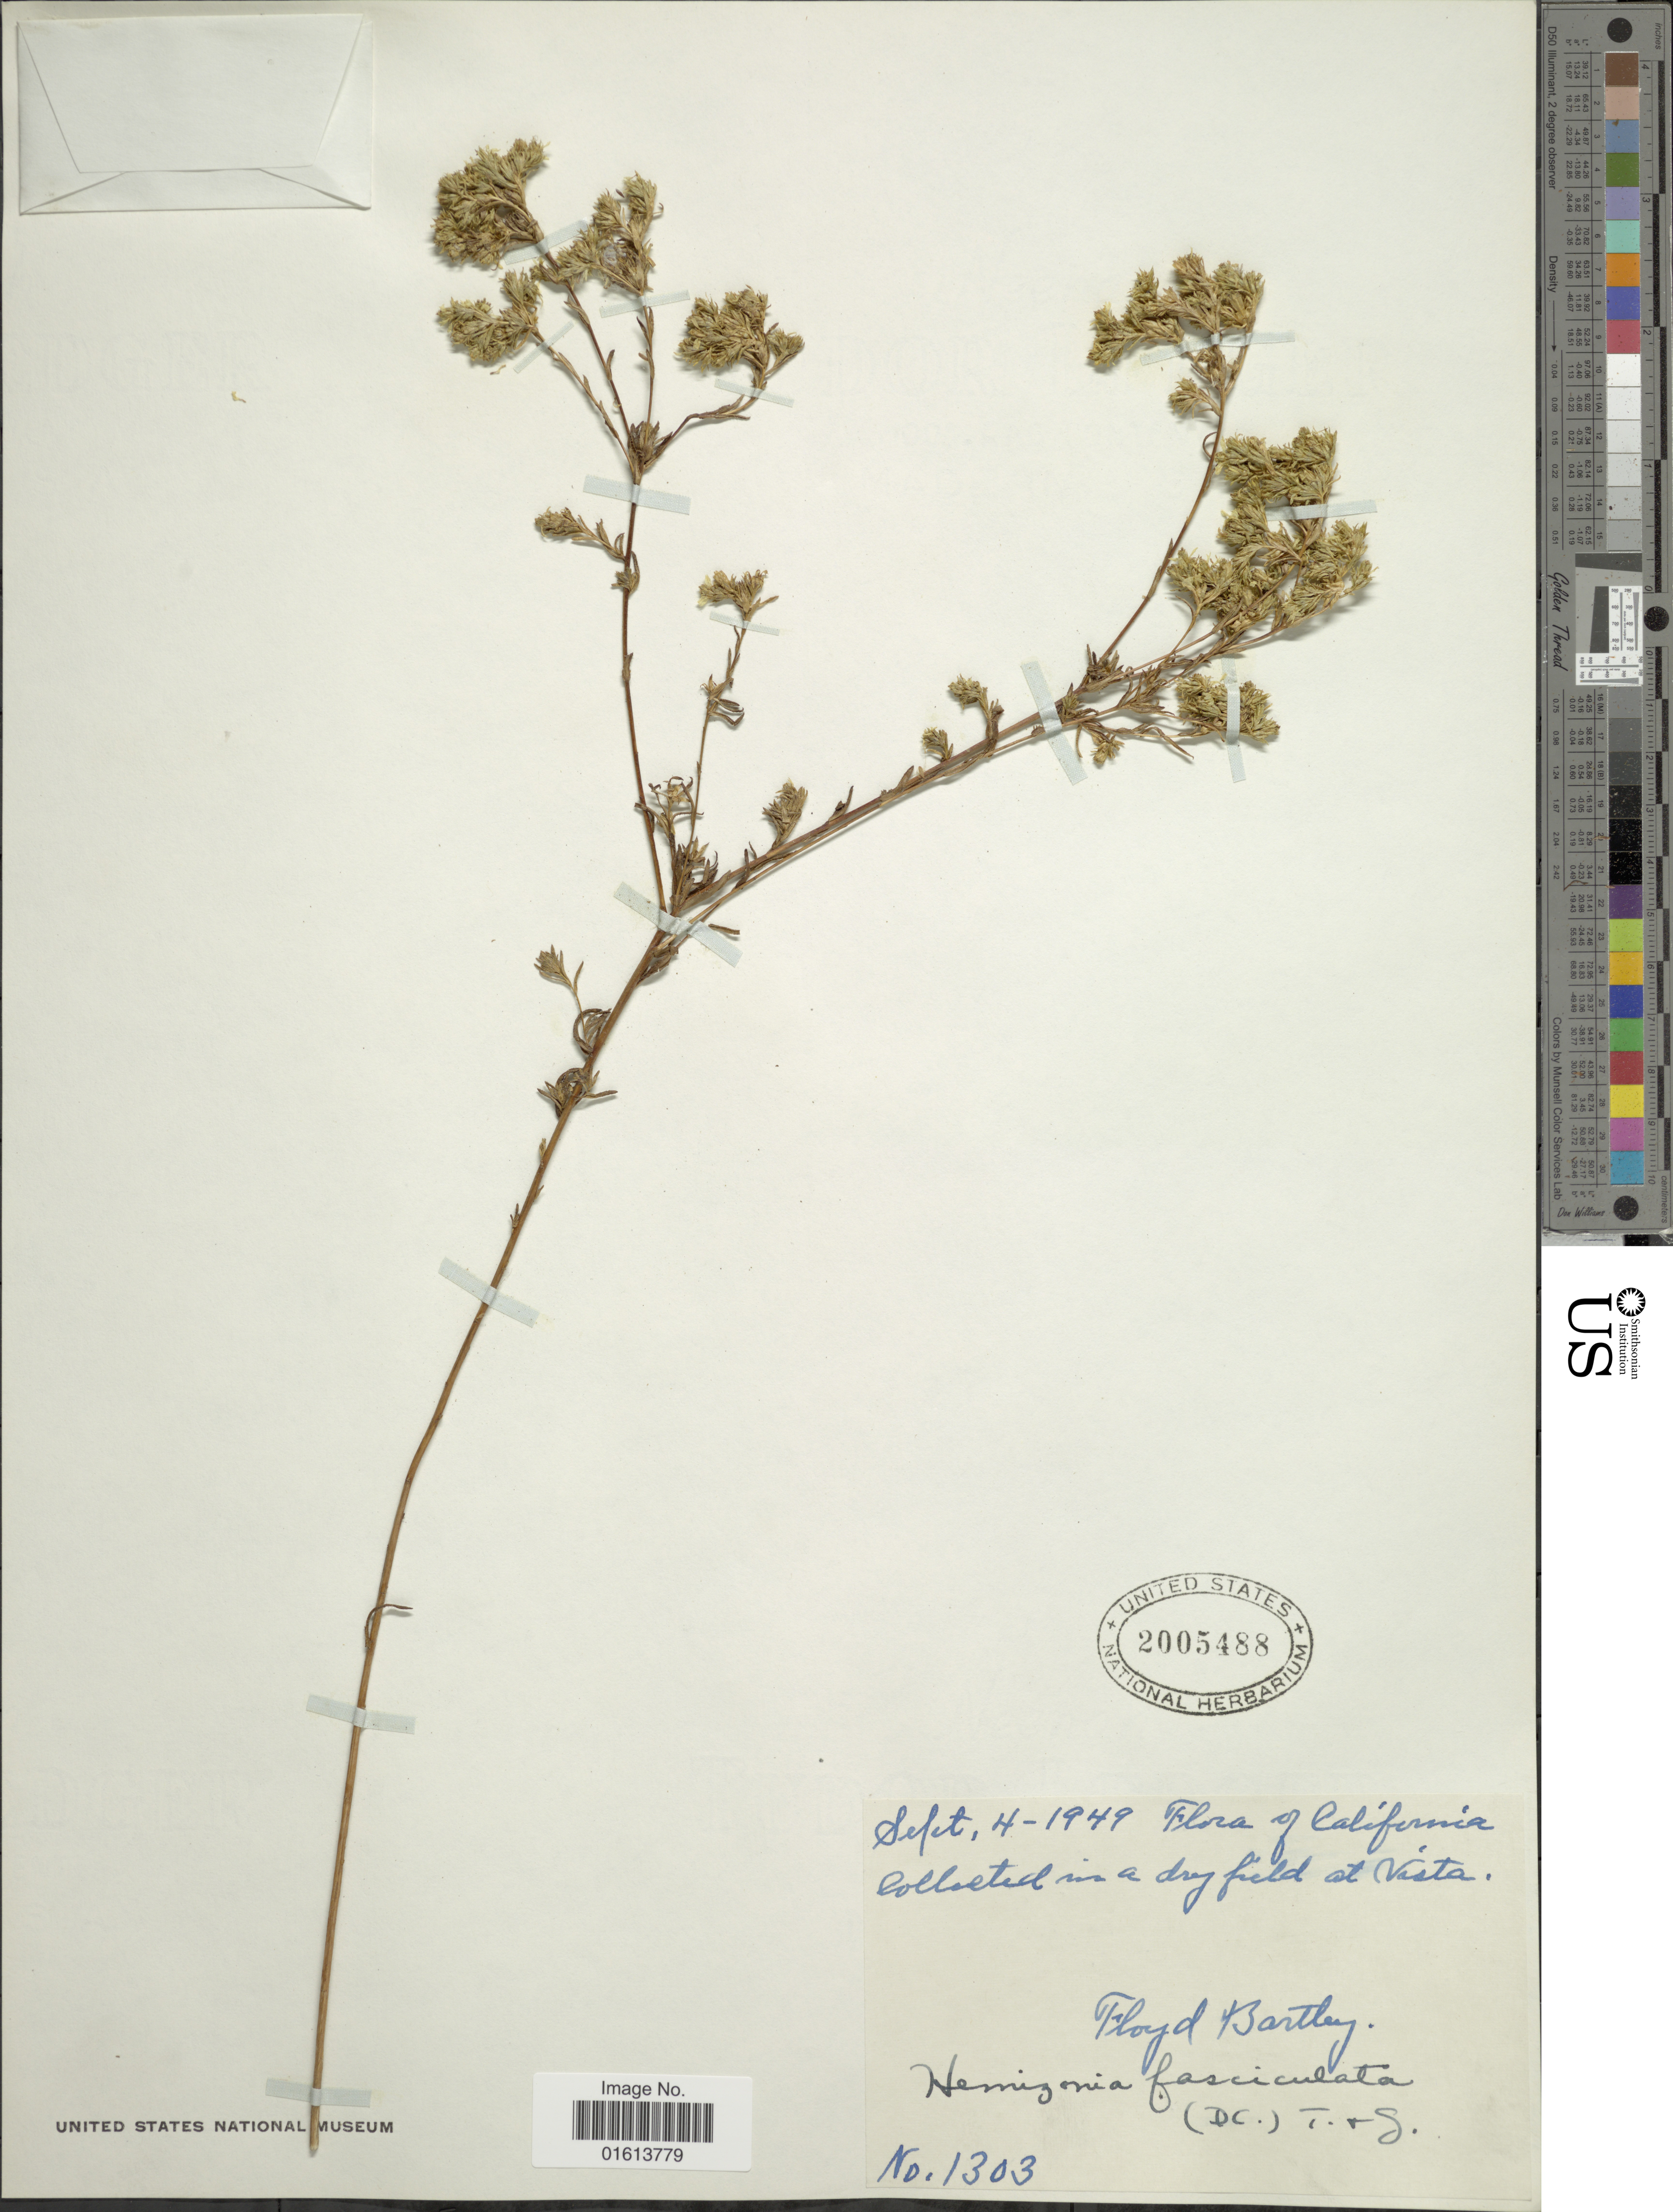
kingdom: Plantae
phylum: Tracheophyta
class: Magnoliopsida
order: Asterales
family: Asteraceae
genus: Deinandra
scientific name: Deinandra fasciculata subsp. fasciculata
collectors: F. Bartley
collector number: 1303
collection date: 1949-09-04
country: United States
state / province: California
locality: California. in a dry field at Vista.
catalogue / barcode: US 2005488